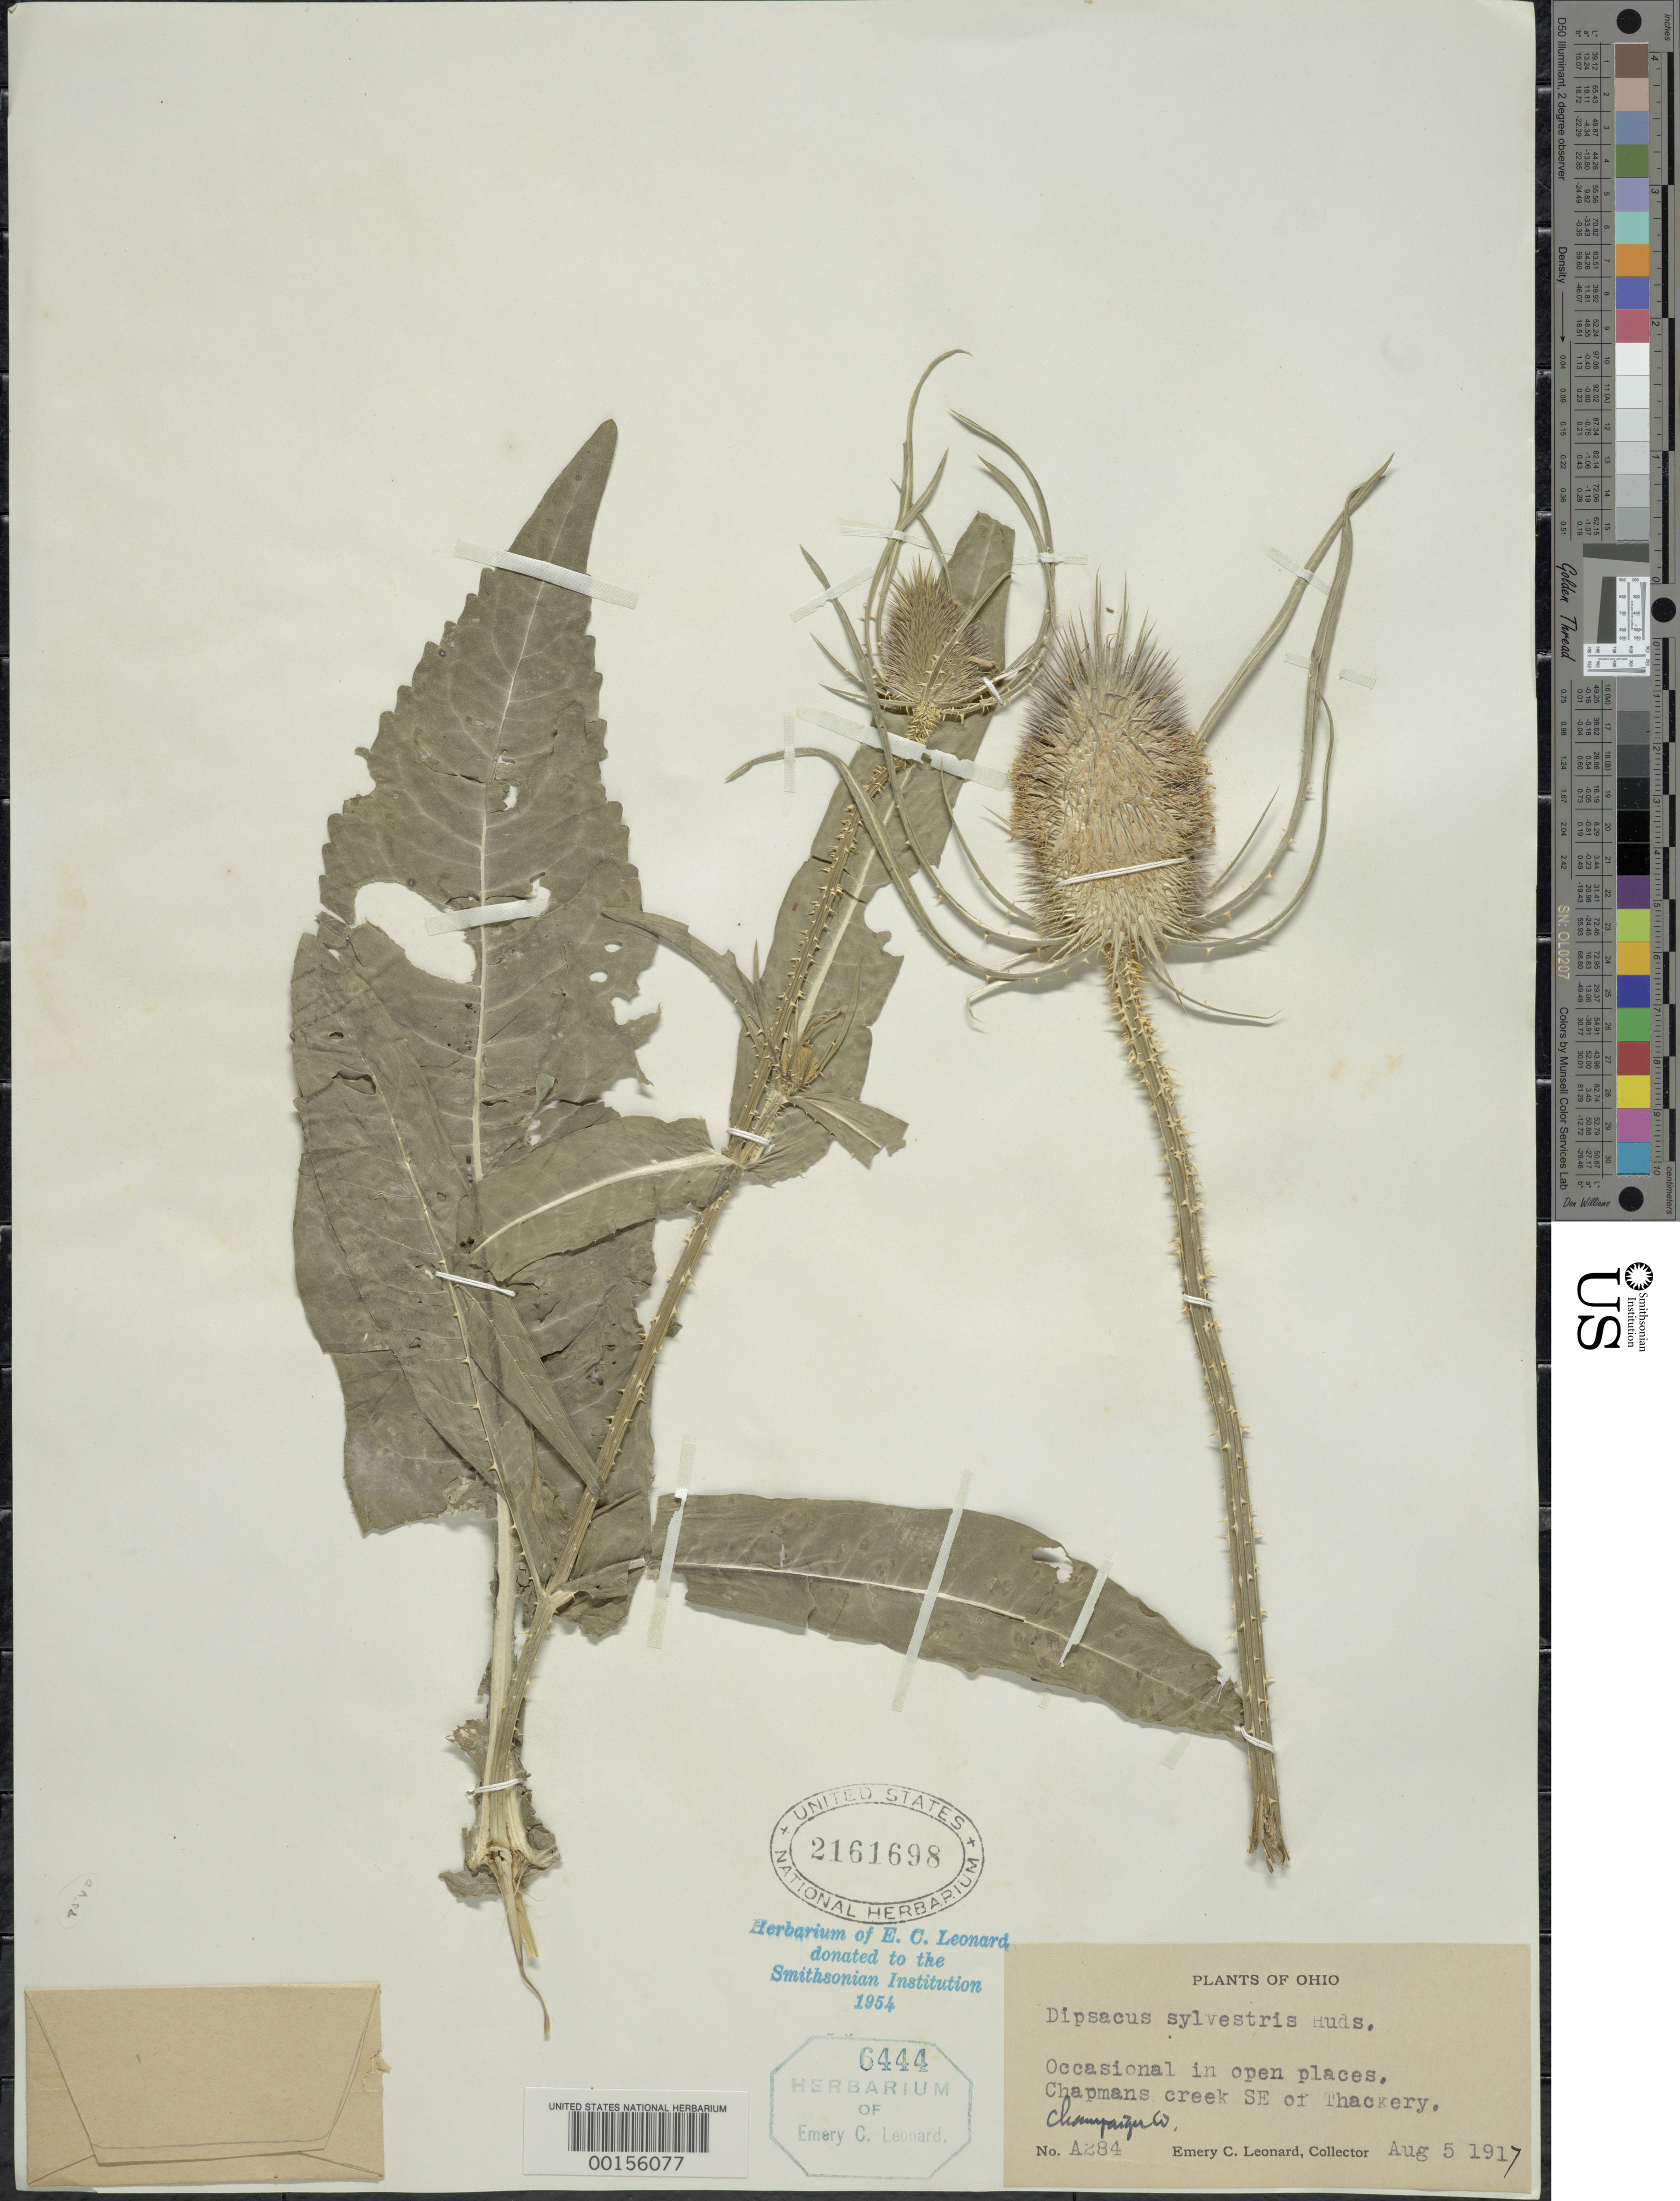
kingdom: Plantae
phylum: Tracheophyta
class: Magnoliopsida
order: Dipsacales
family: Caprifoliaceae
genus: Dipsacus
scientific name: Dipsacus sylvestris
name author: Huds.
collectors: E. C. Leonard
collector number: A284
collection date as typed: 05 Aug 1917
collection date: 1917-08-05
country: United States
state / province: Ohio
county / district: Champaign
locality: Chapmans Creek SE of Thackery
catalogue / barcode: US 2161698